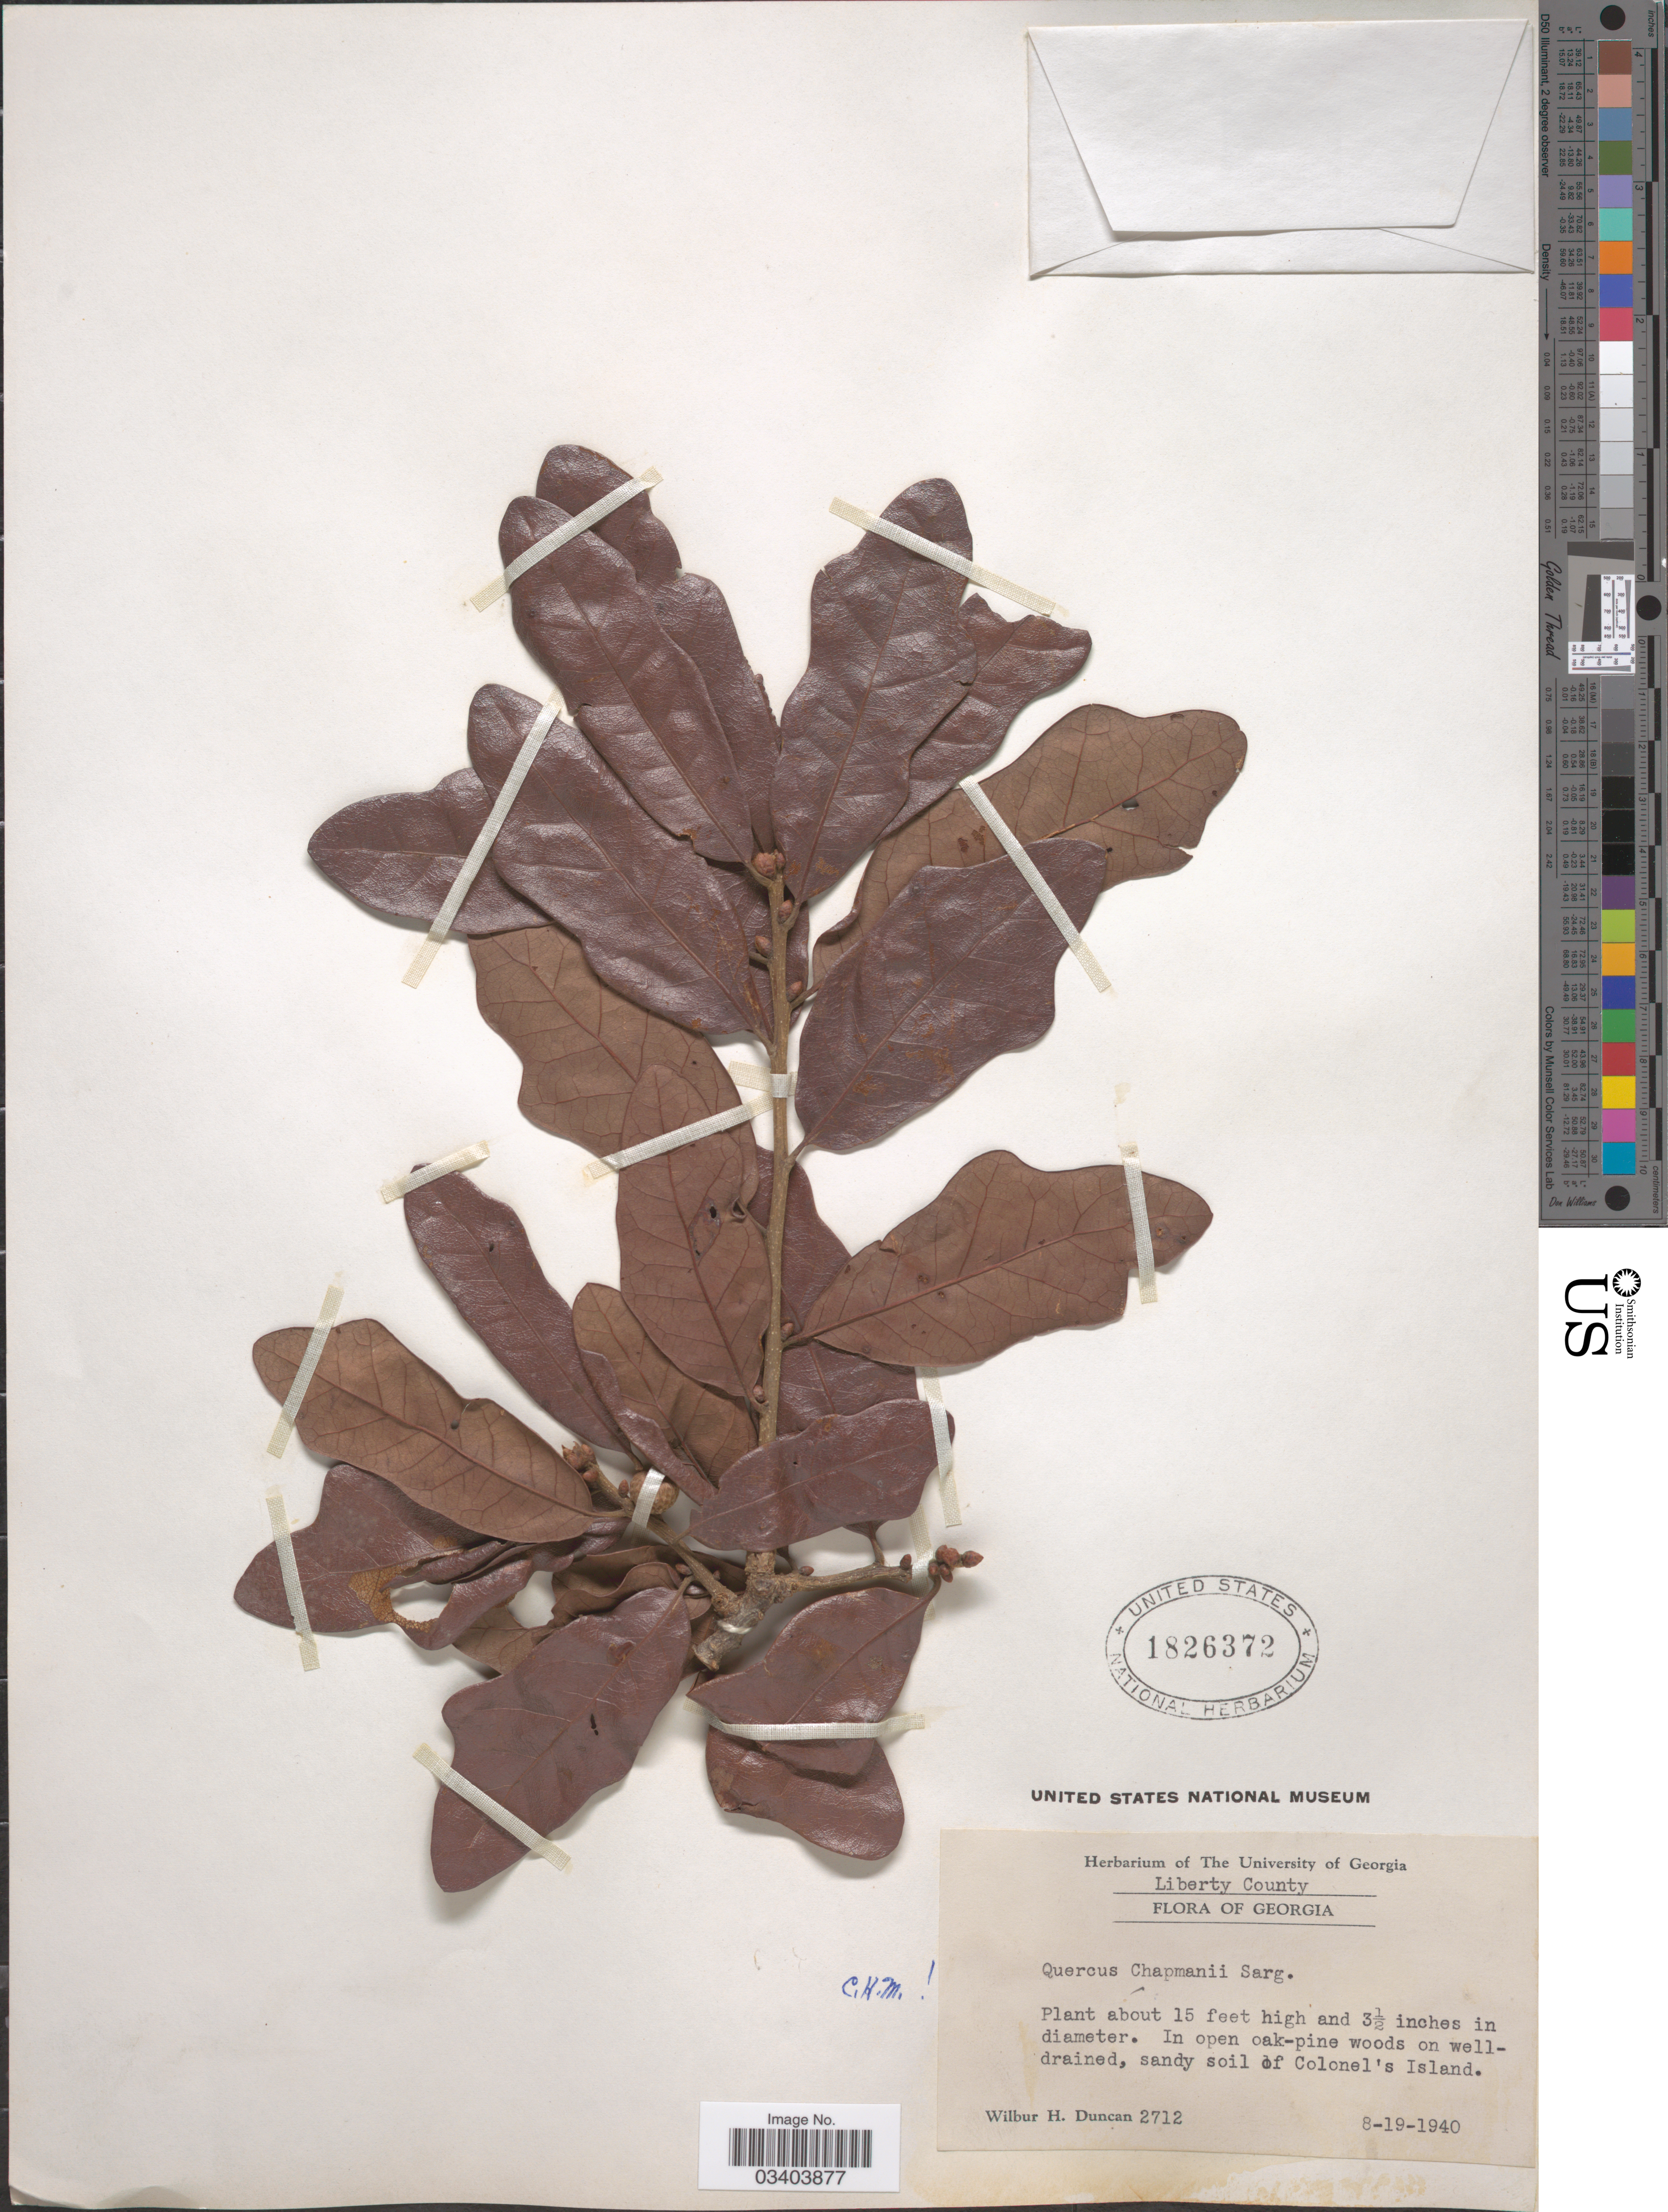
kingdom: Plantae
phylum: Tracheophyta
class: Magnoliopsida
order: Fagales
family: Fagaceae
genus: Quercus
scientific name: Quercus chapmanii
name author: Sarg.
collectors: W. H. Duncan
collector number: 2712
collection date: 1940-08-19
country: United States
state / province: Georgia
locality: Liberty County. Sandy soil of Colonel's Island.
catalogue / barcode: US 1826372